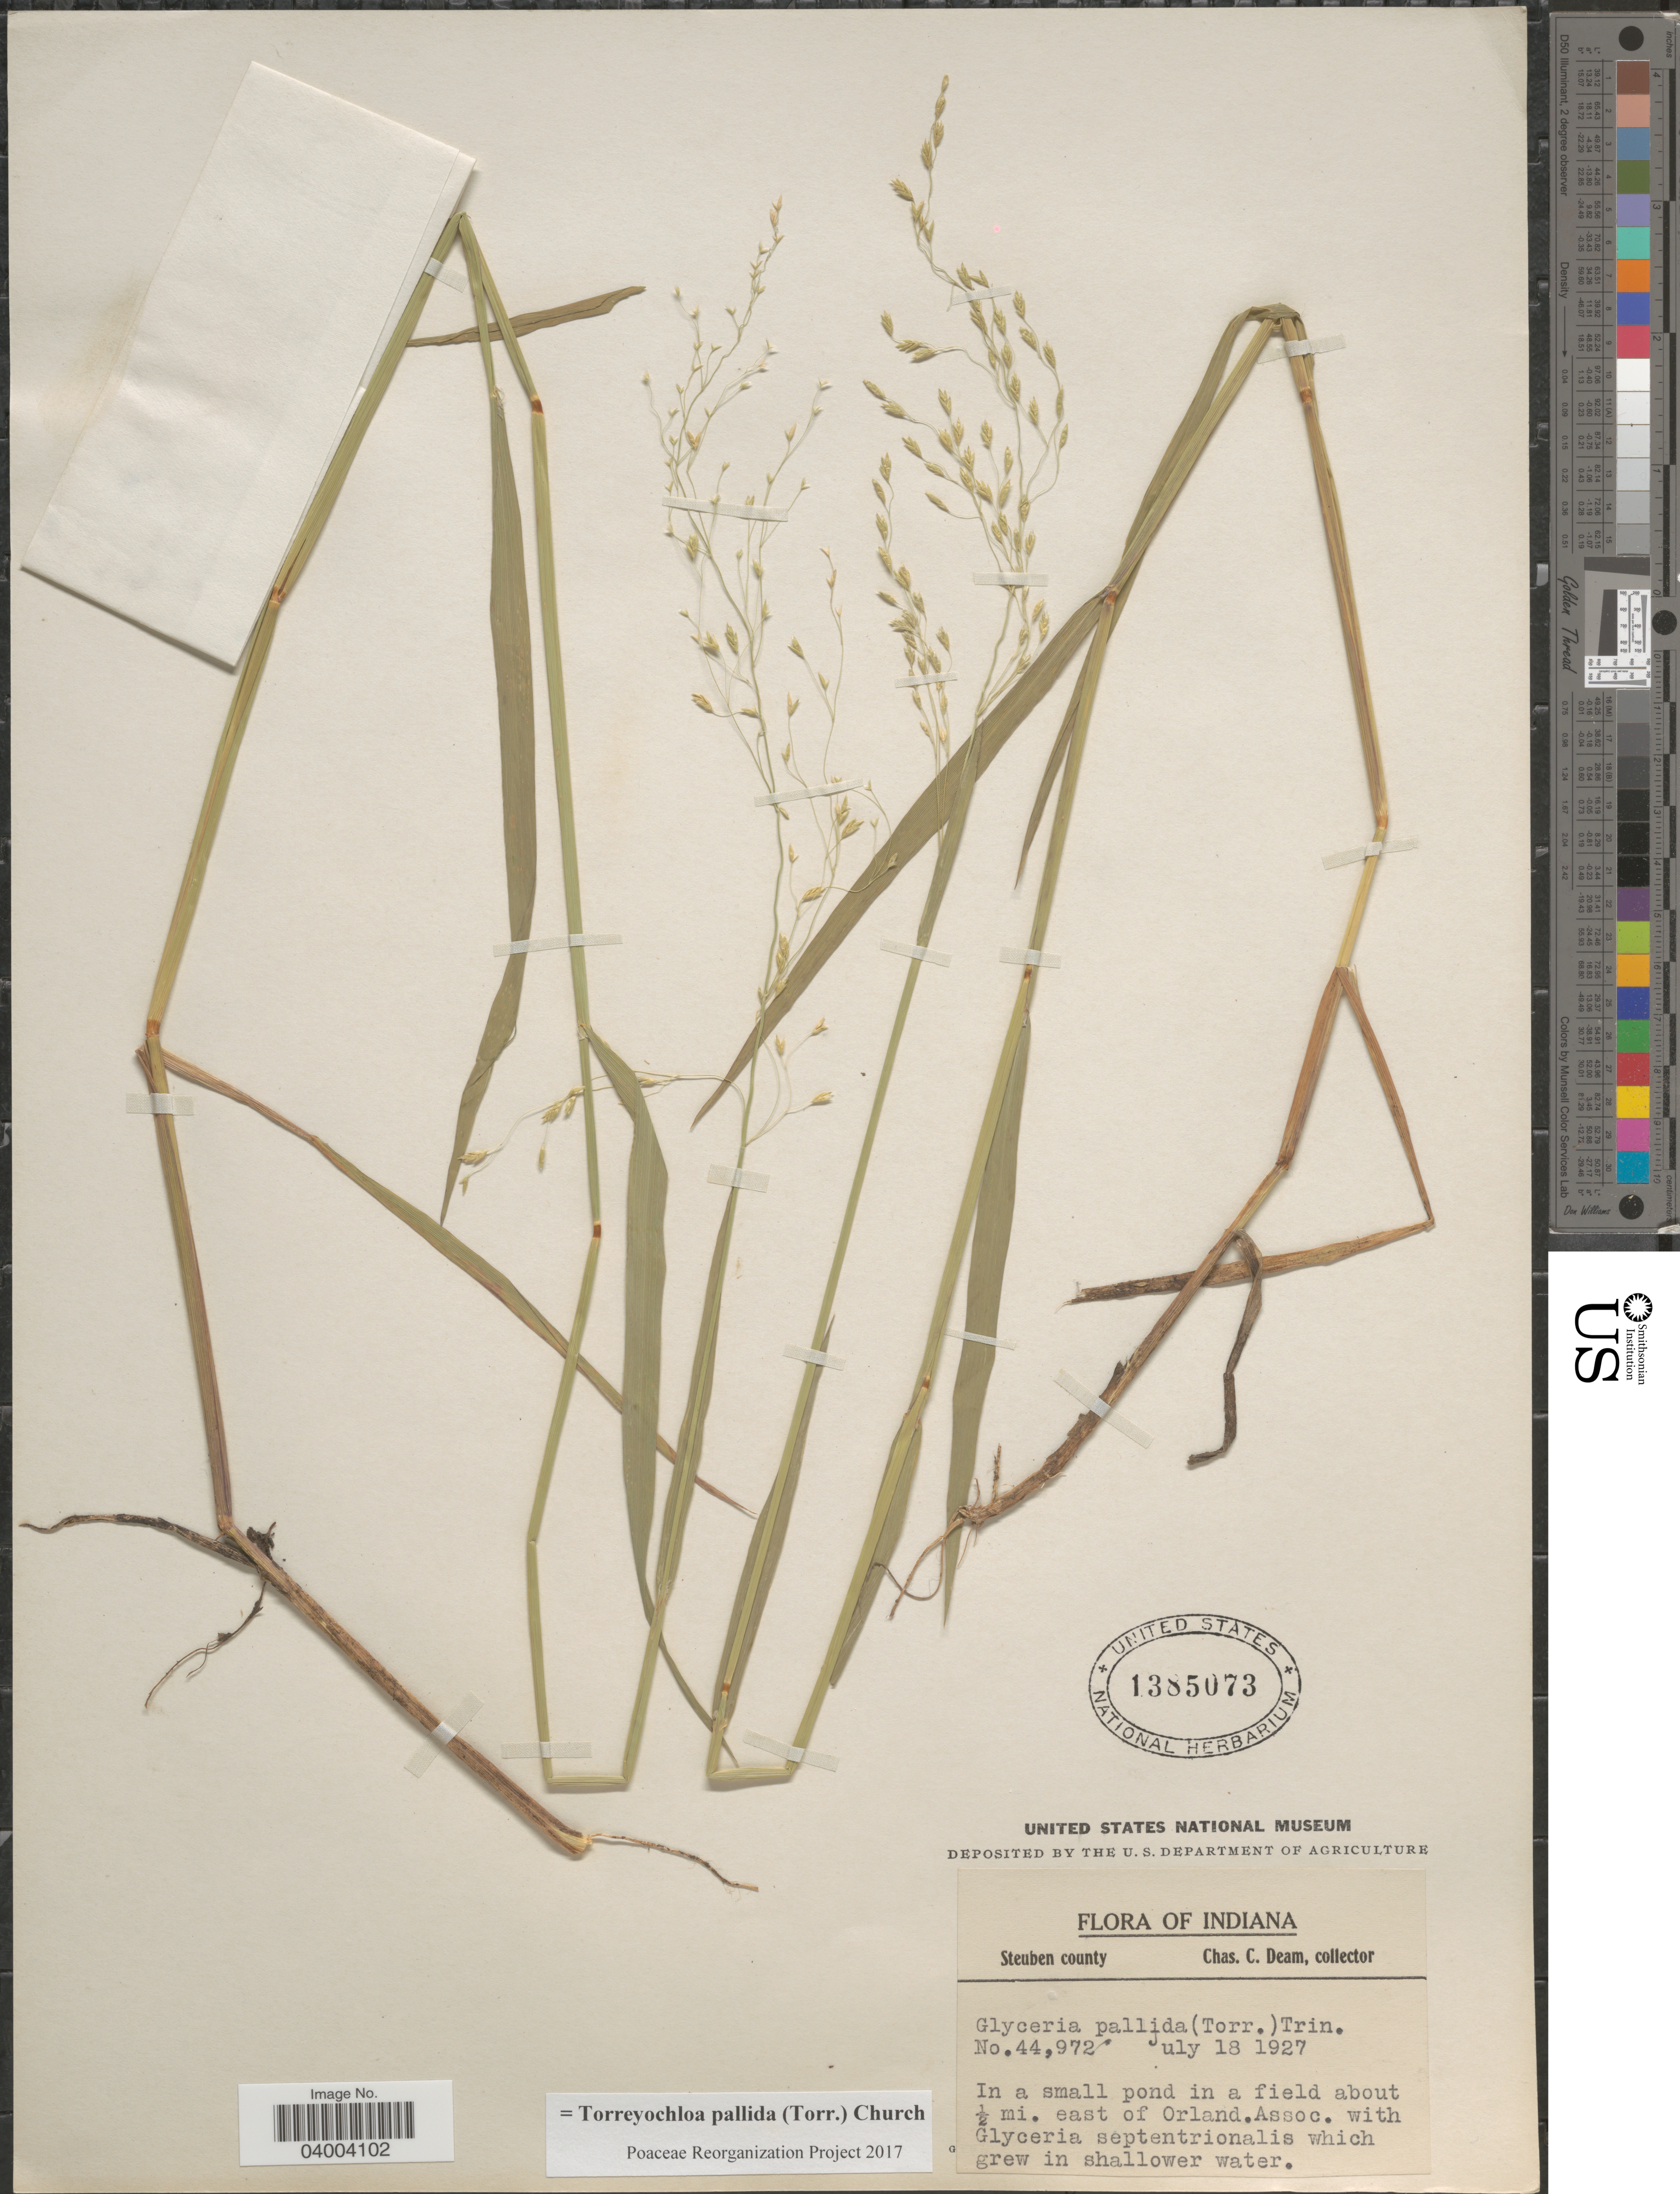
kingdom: Plantae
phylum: Tracheophyta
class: Liliopsida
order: Poales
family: Poaceae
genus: Torreyochloa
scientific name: Torreyochloa pallida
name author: (Torr.) G.L. Church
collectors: C. C. Deam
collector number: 44972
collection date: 1927-07-18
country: United States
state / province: Indiana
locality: Steuben county. In a field about ½ mi. east of Orland.Assoc.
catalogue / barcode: US 1385073